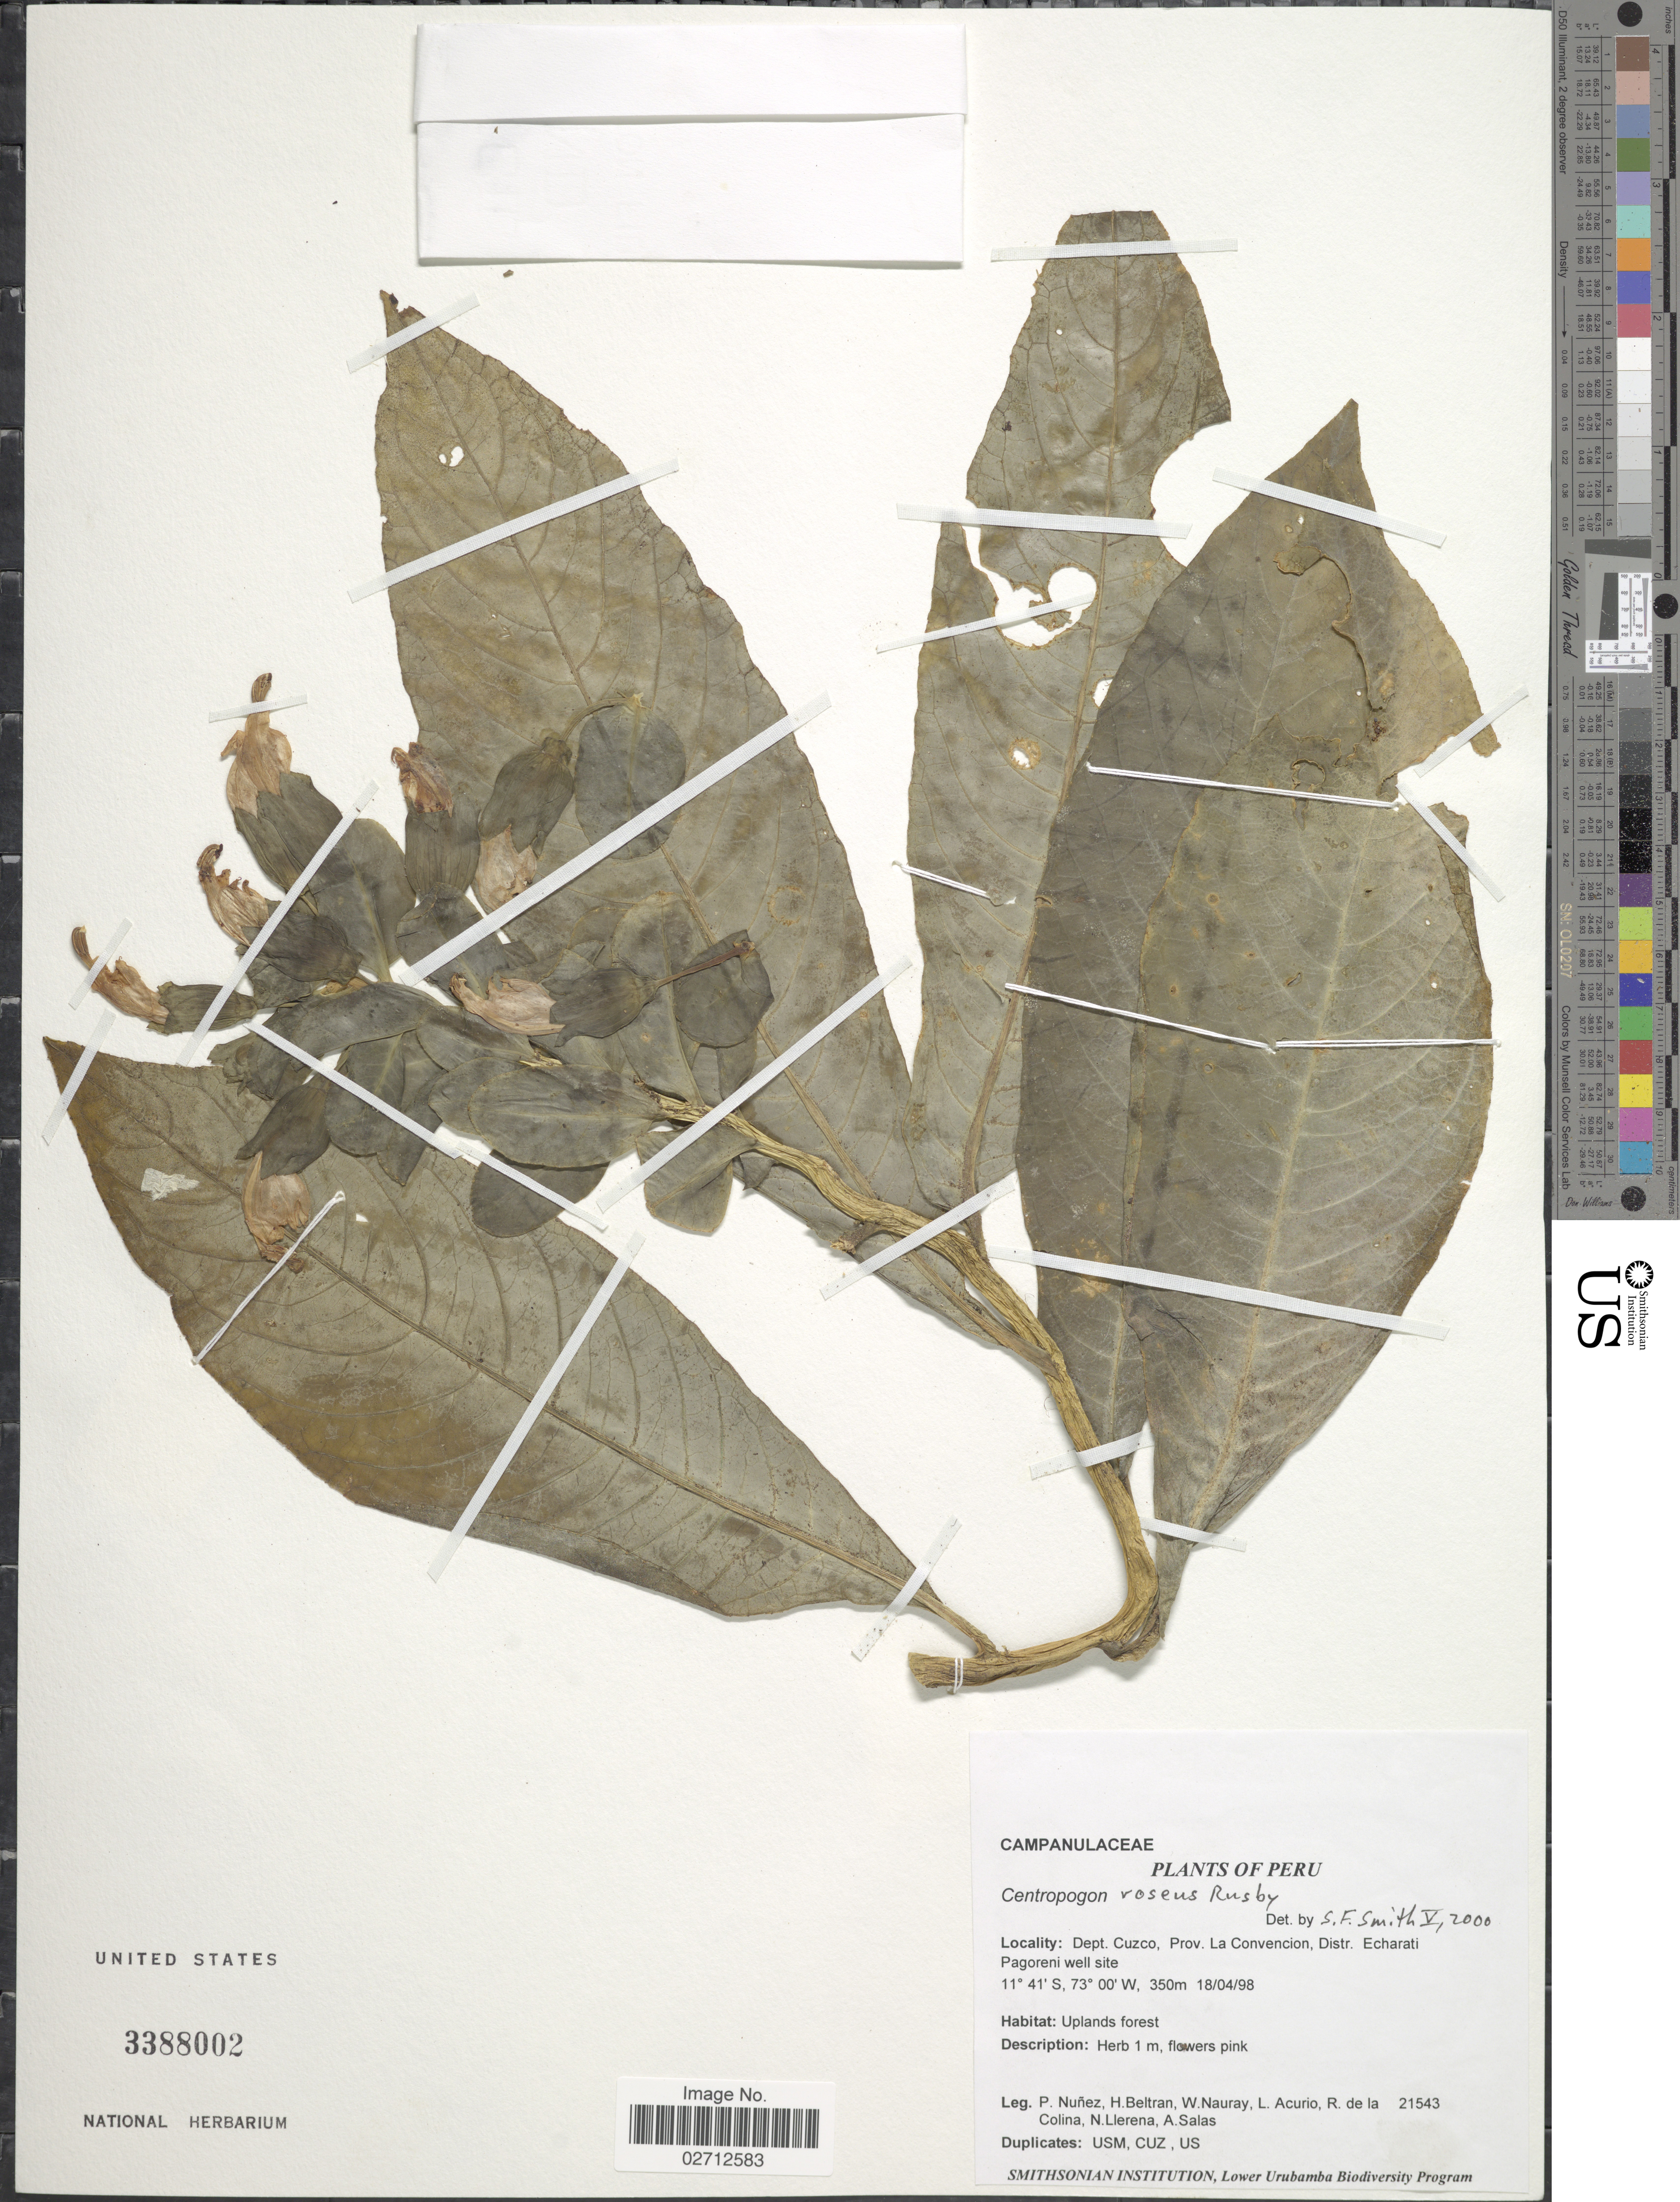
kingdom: Plantae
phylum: Tracheophyta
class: Magnoliopsida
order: Asterales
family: Campanulaceae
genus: Centropogon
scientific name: Centropogon roseus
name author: Rusby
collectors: P. Nuñez V., W. Nauray, L. Acurio, R. de La Colina & et al.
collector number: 21543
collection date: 1998-04-18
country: Peru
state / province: Cusco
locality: Dept. Cuzco: Prov.La Convencion, Distr. Echarati Pagoreni well site, Uplands forest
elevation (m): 350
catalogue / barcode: US 3388002